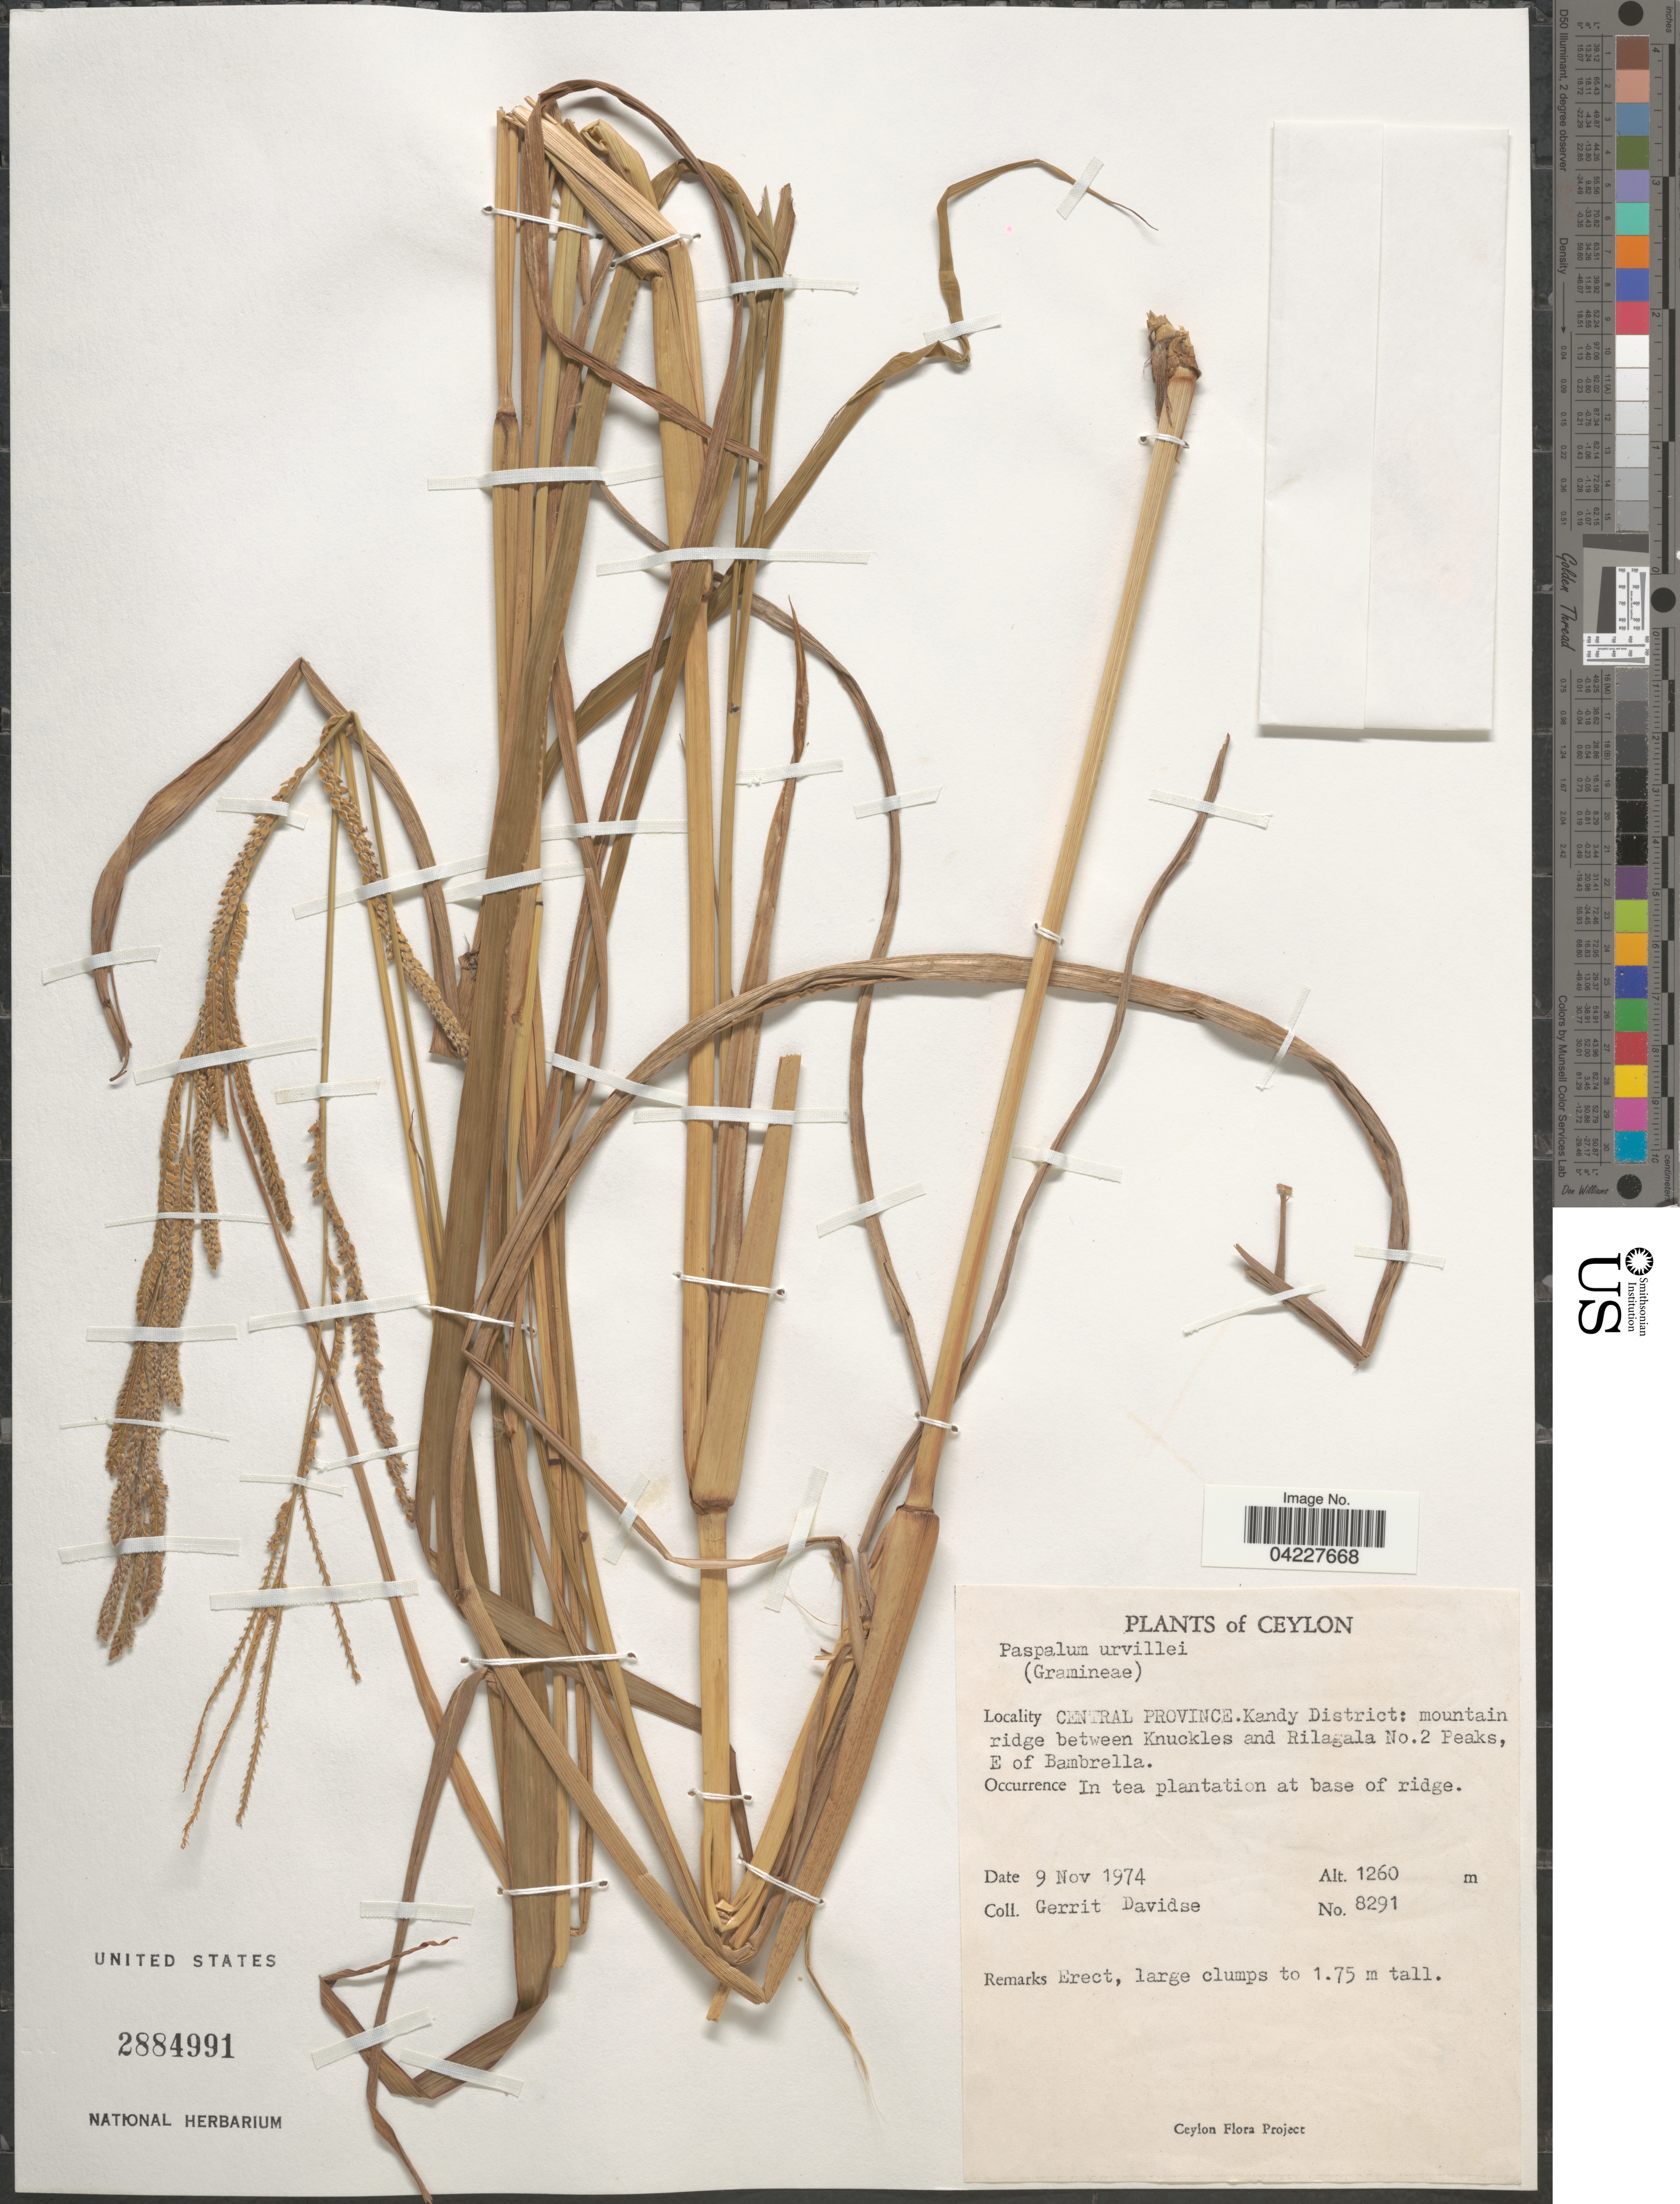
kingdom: Plantae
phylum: Tracheophyta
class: Liliopsida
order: Poales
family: Poaceae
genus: Paspalum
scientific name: Paspalum urvillei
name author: Steud.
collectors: G. Davidse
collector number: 8291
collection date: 1974-11-09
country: Sri Lanka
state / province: Central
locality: Ceylon. Kandy District: mountain ridge between Knuckles and Rilagala No.2 Peaks, E of Bambrella. In tea plantation at base of ridge.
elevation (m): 1260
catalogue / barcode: US 2884991